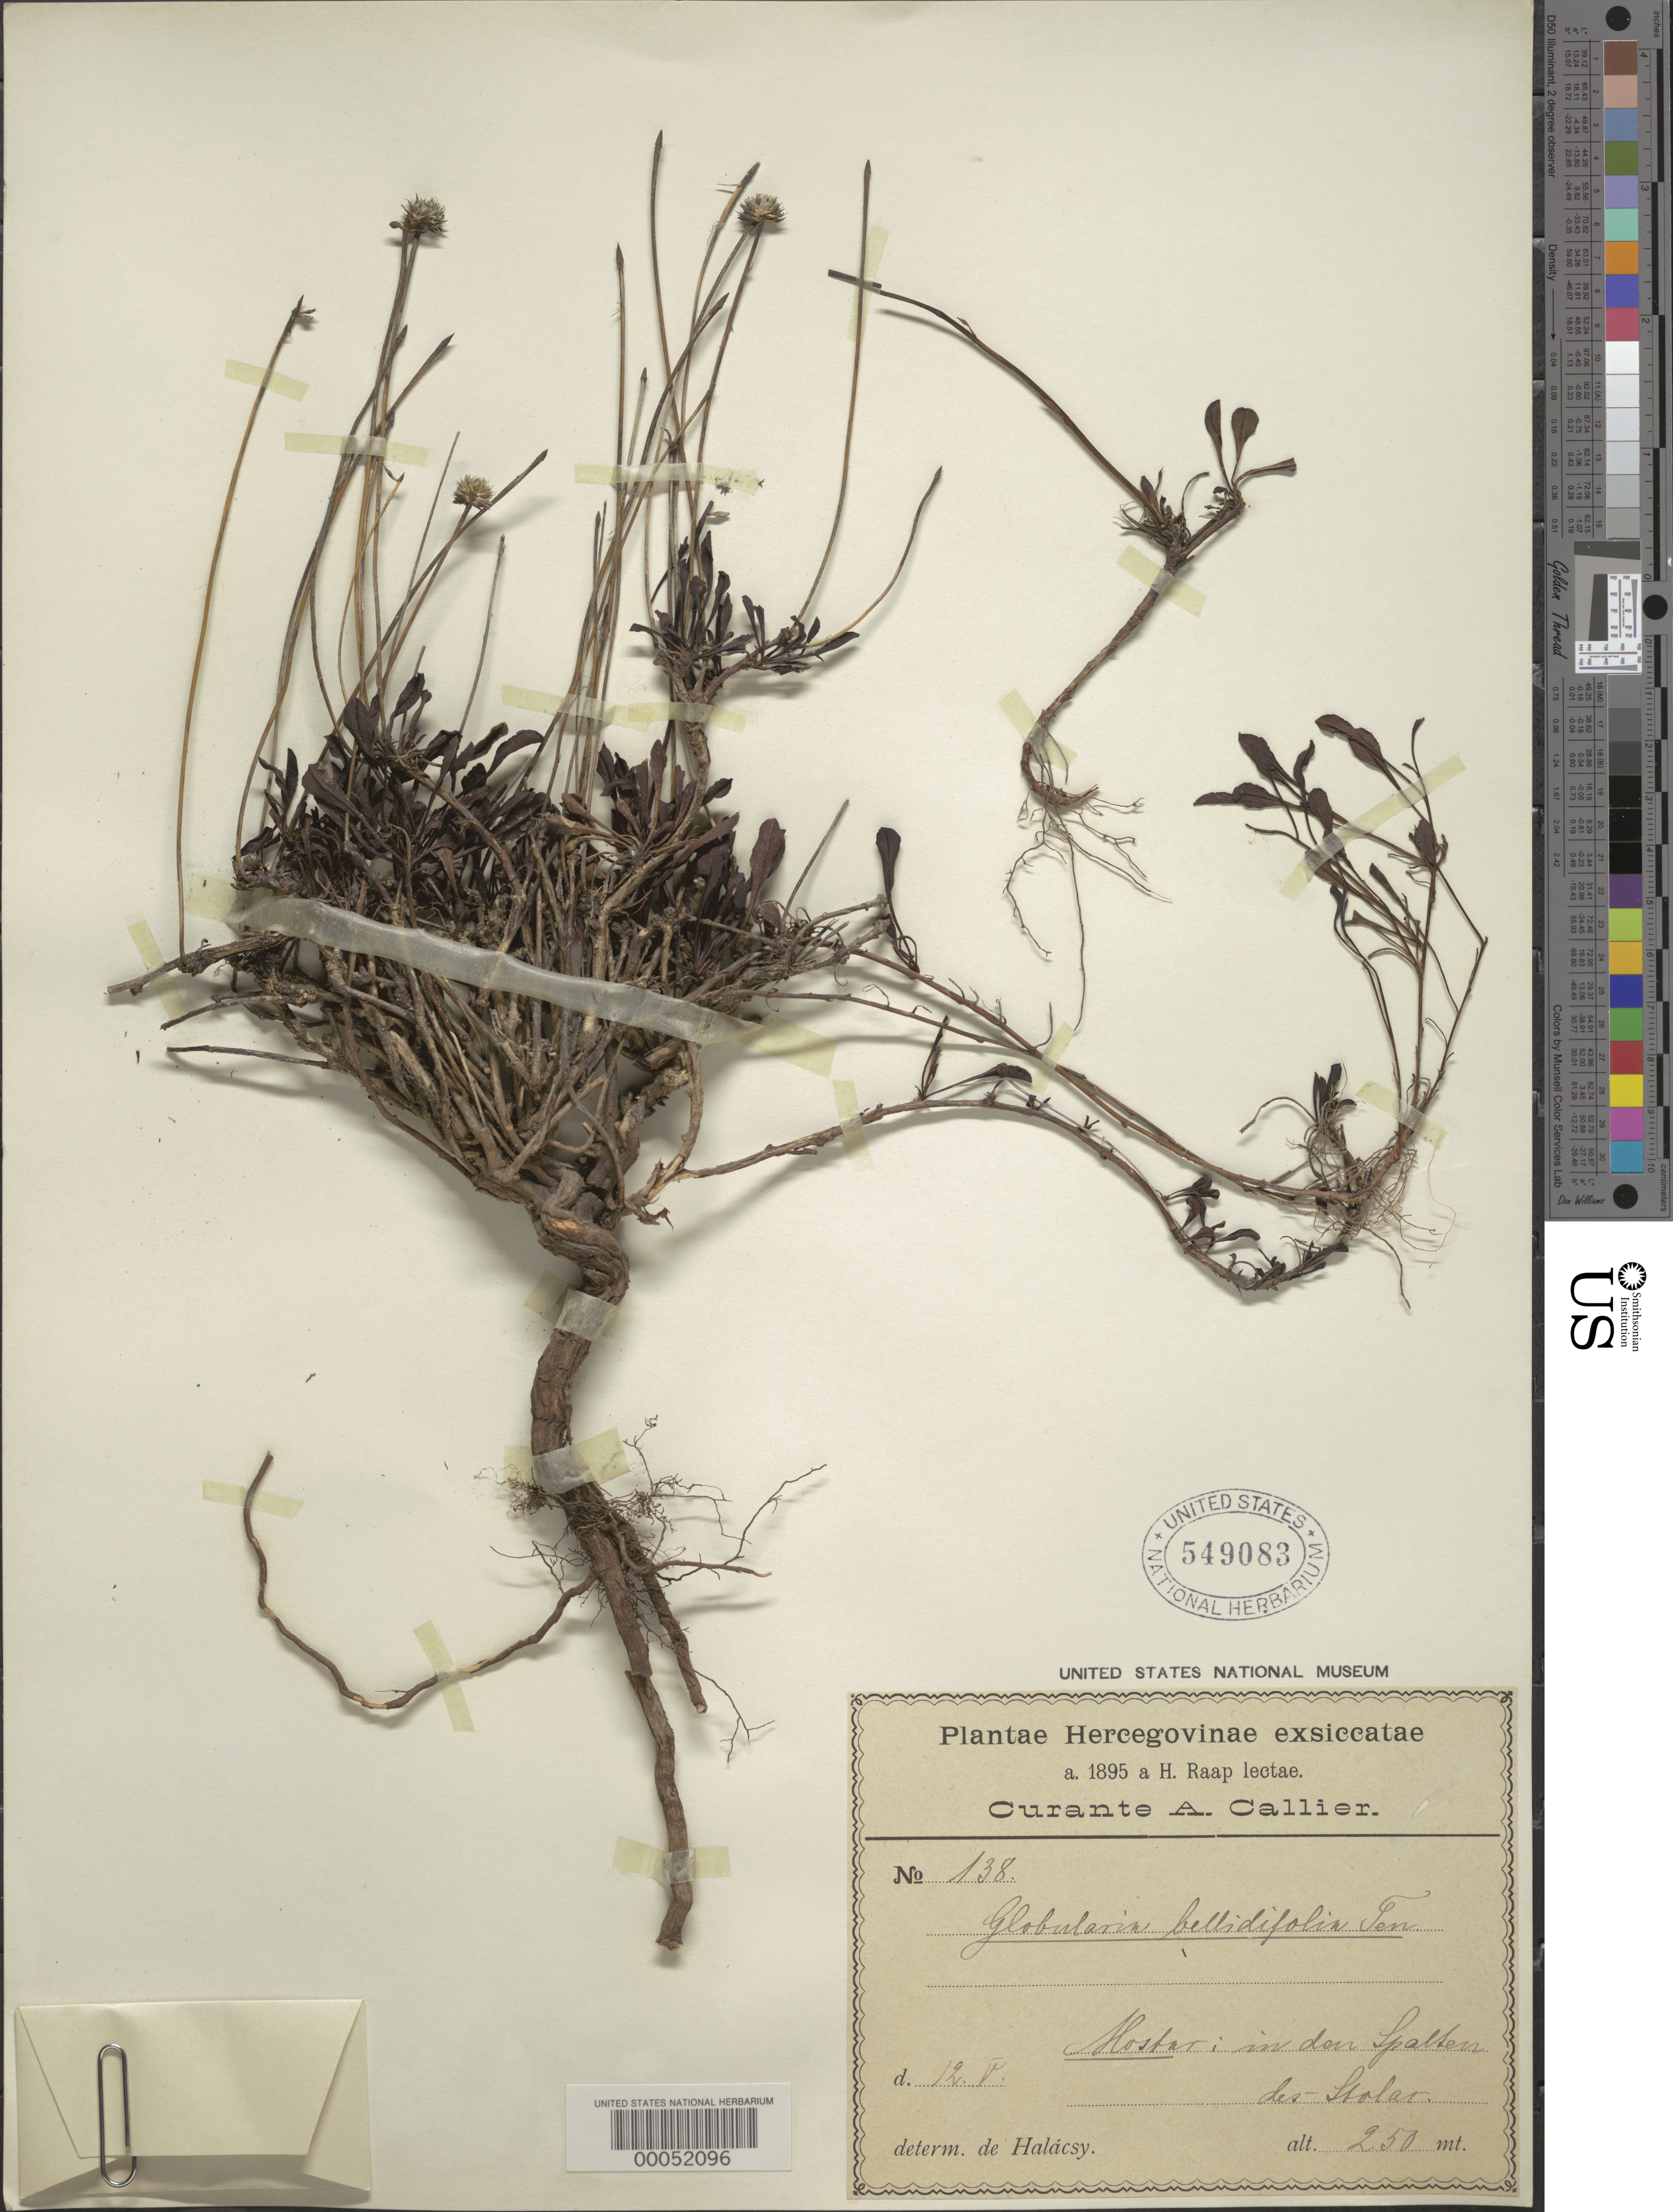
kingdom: Plantae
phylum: Tracheophyta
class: Magnoliopsida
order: Lamiales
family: Plantaginaceae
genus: Globularia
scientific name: Globularia bellidifolia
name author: Ten.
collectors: A. Curante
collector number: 138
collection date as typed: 1895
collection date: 1895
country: Bosnia and Herzegovina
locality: Mostar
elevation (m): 250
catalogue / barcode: US 549083